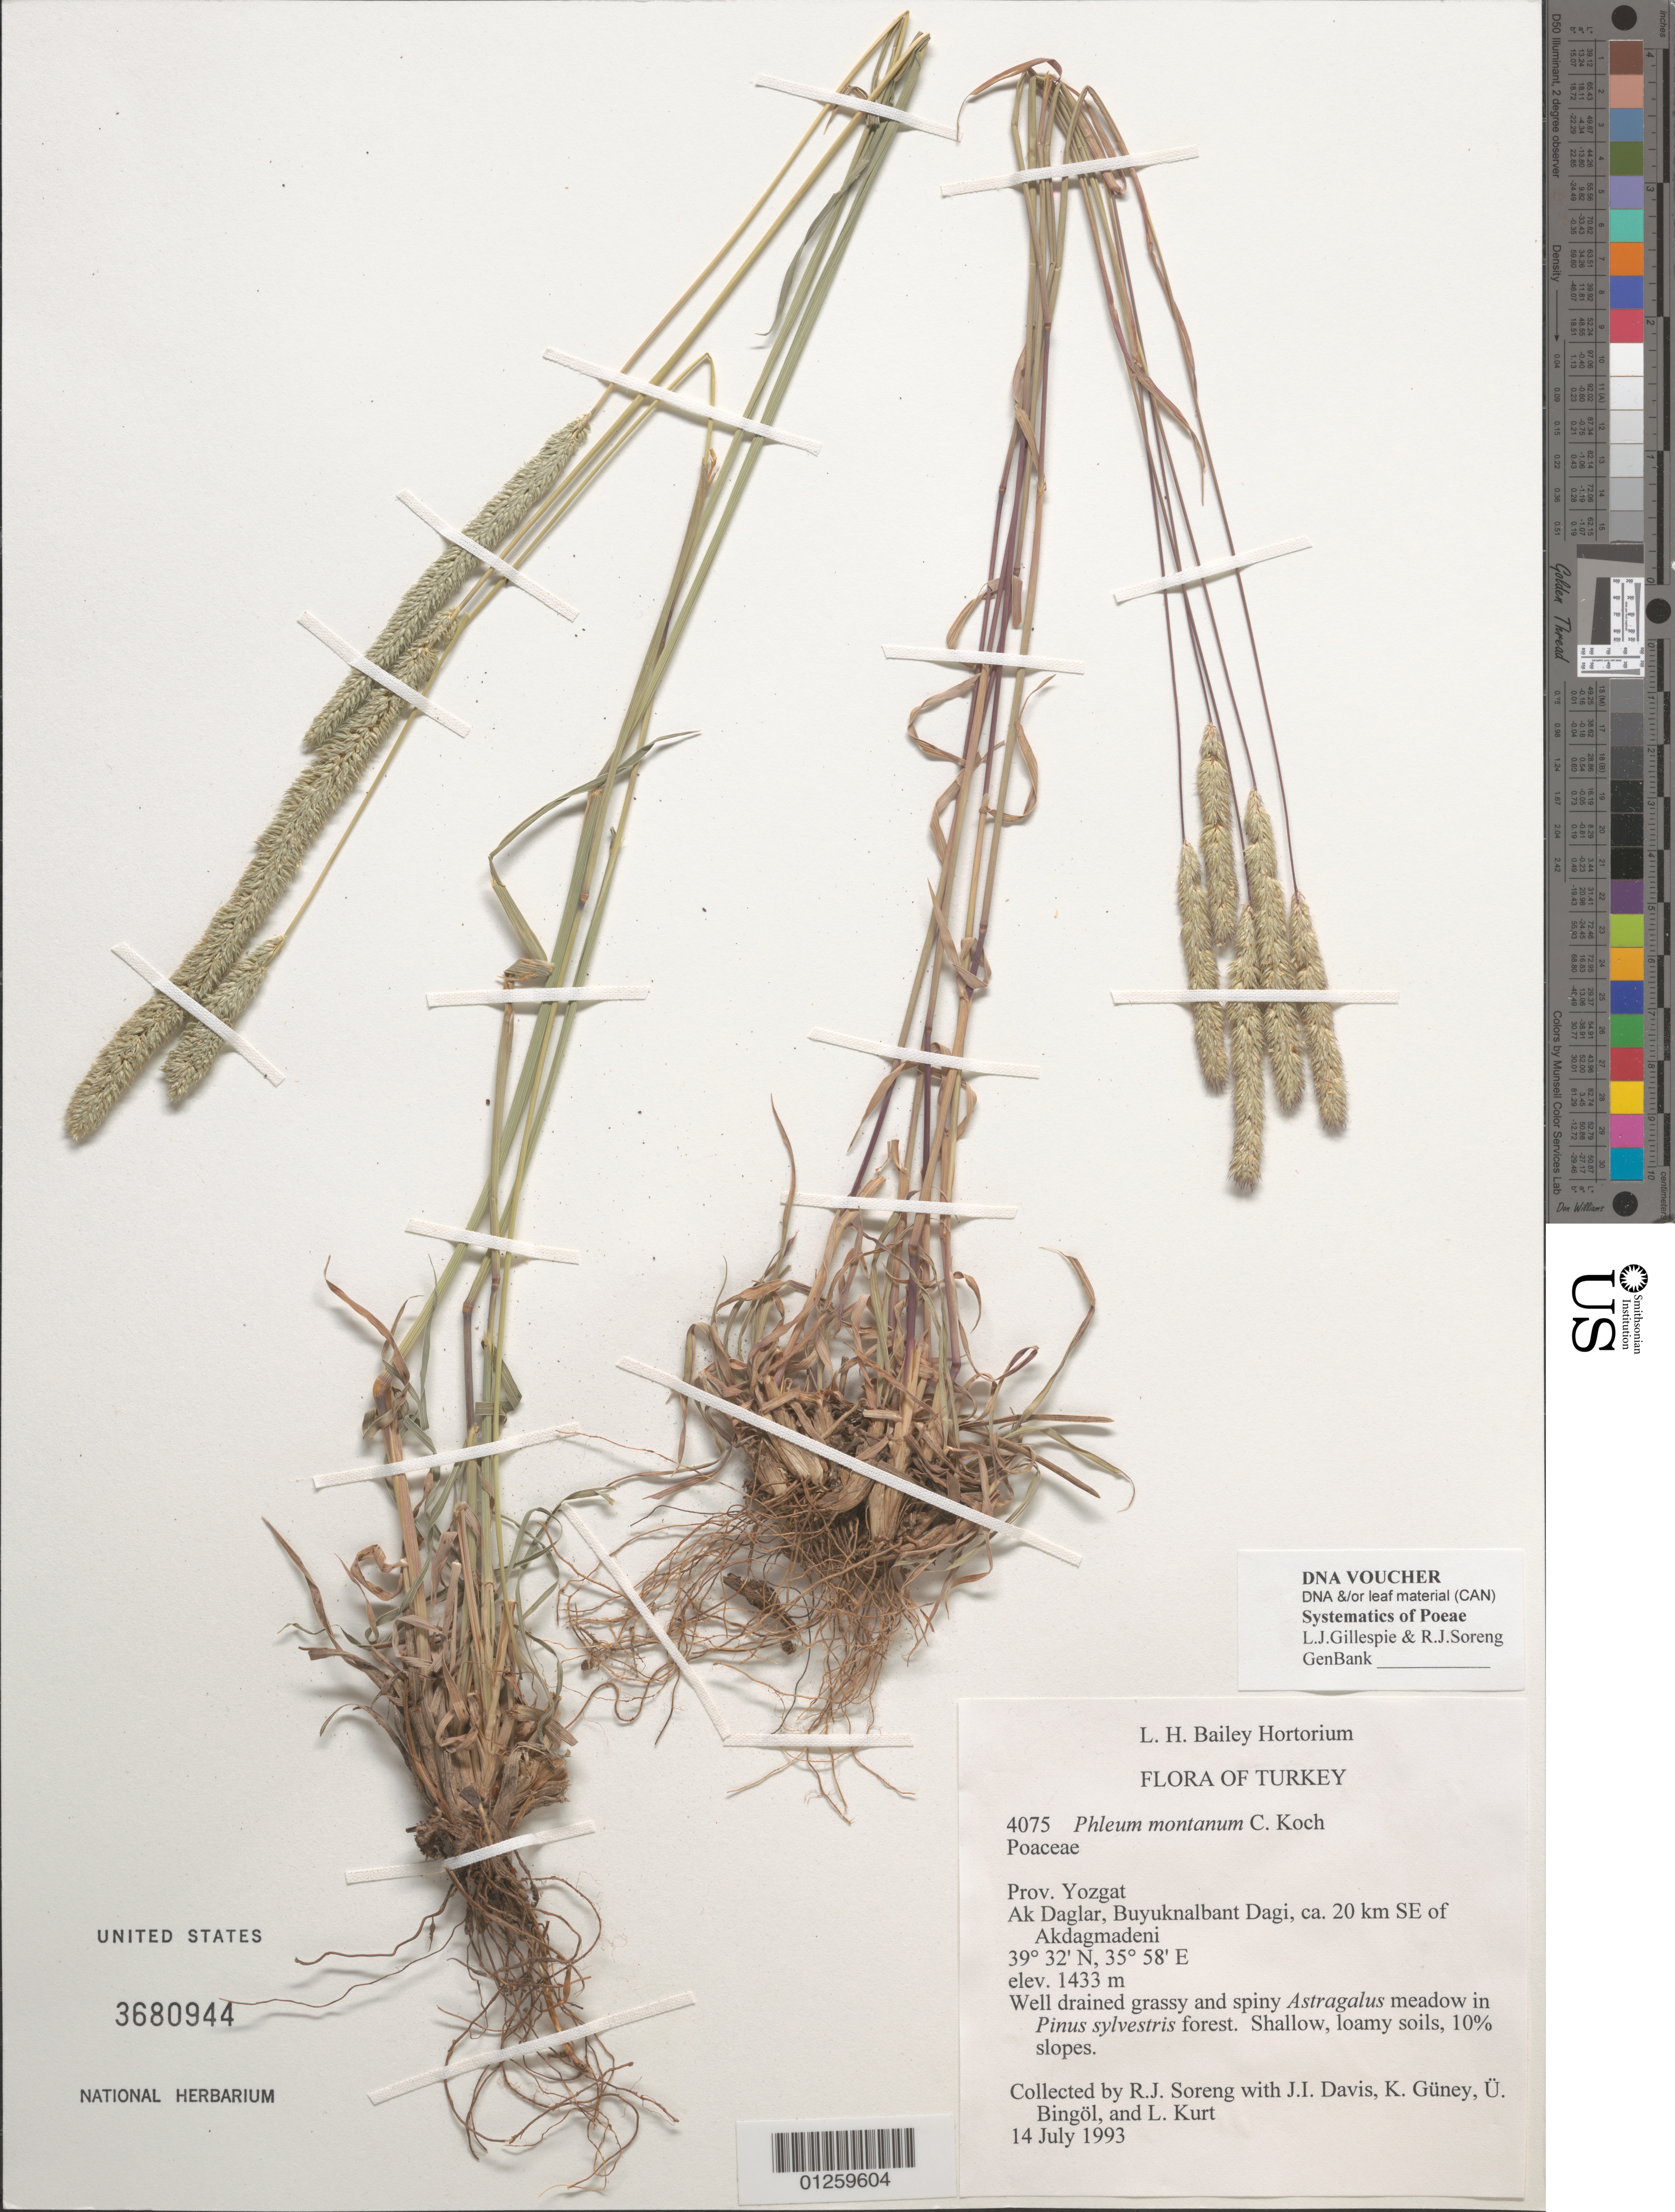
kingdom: Plantae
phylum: Tracheophyta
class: Liliopsida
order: Poales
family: Poaceae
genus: Phleum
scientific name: Phleum montanum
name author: K. Koch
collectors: R. J. Soreng, J. I. Davis, Y. Akman, L. Kurt, U. Bingol & K. Guney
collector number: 4075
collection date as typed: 14 Jul 1993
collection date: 1993-07-14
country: Turkey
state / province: Corum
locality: SE of Akdagmadeni ca 12 km, in Gol Dagi north drainages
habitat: Pinus sylvestris forest and flood plain beside creek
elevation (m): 1433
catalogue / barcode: US 3680944